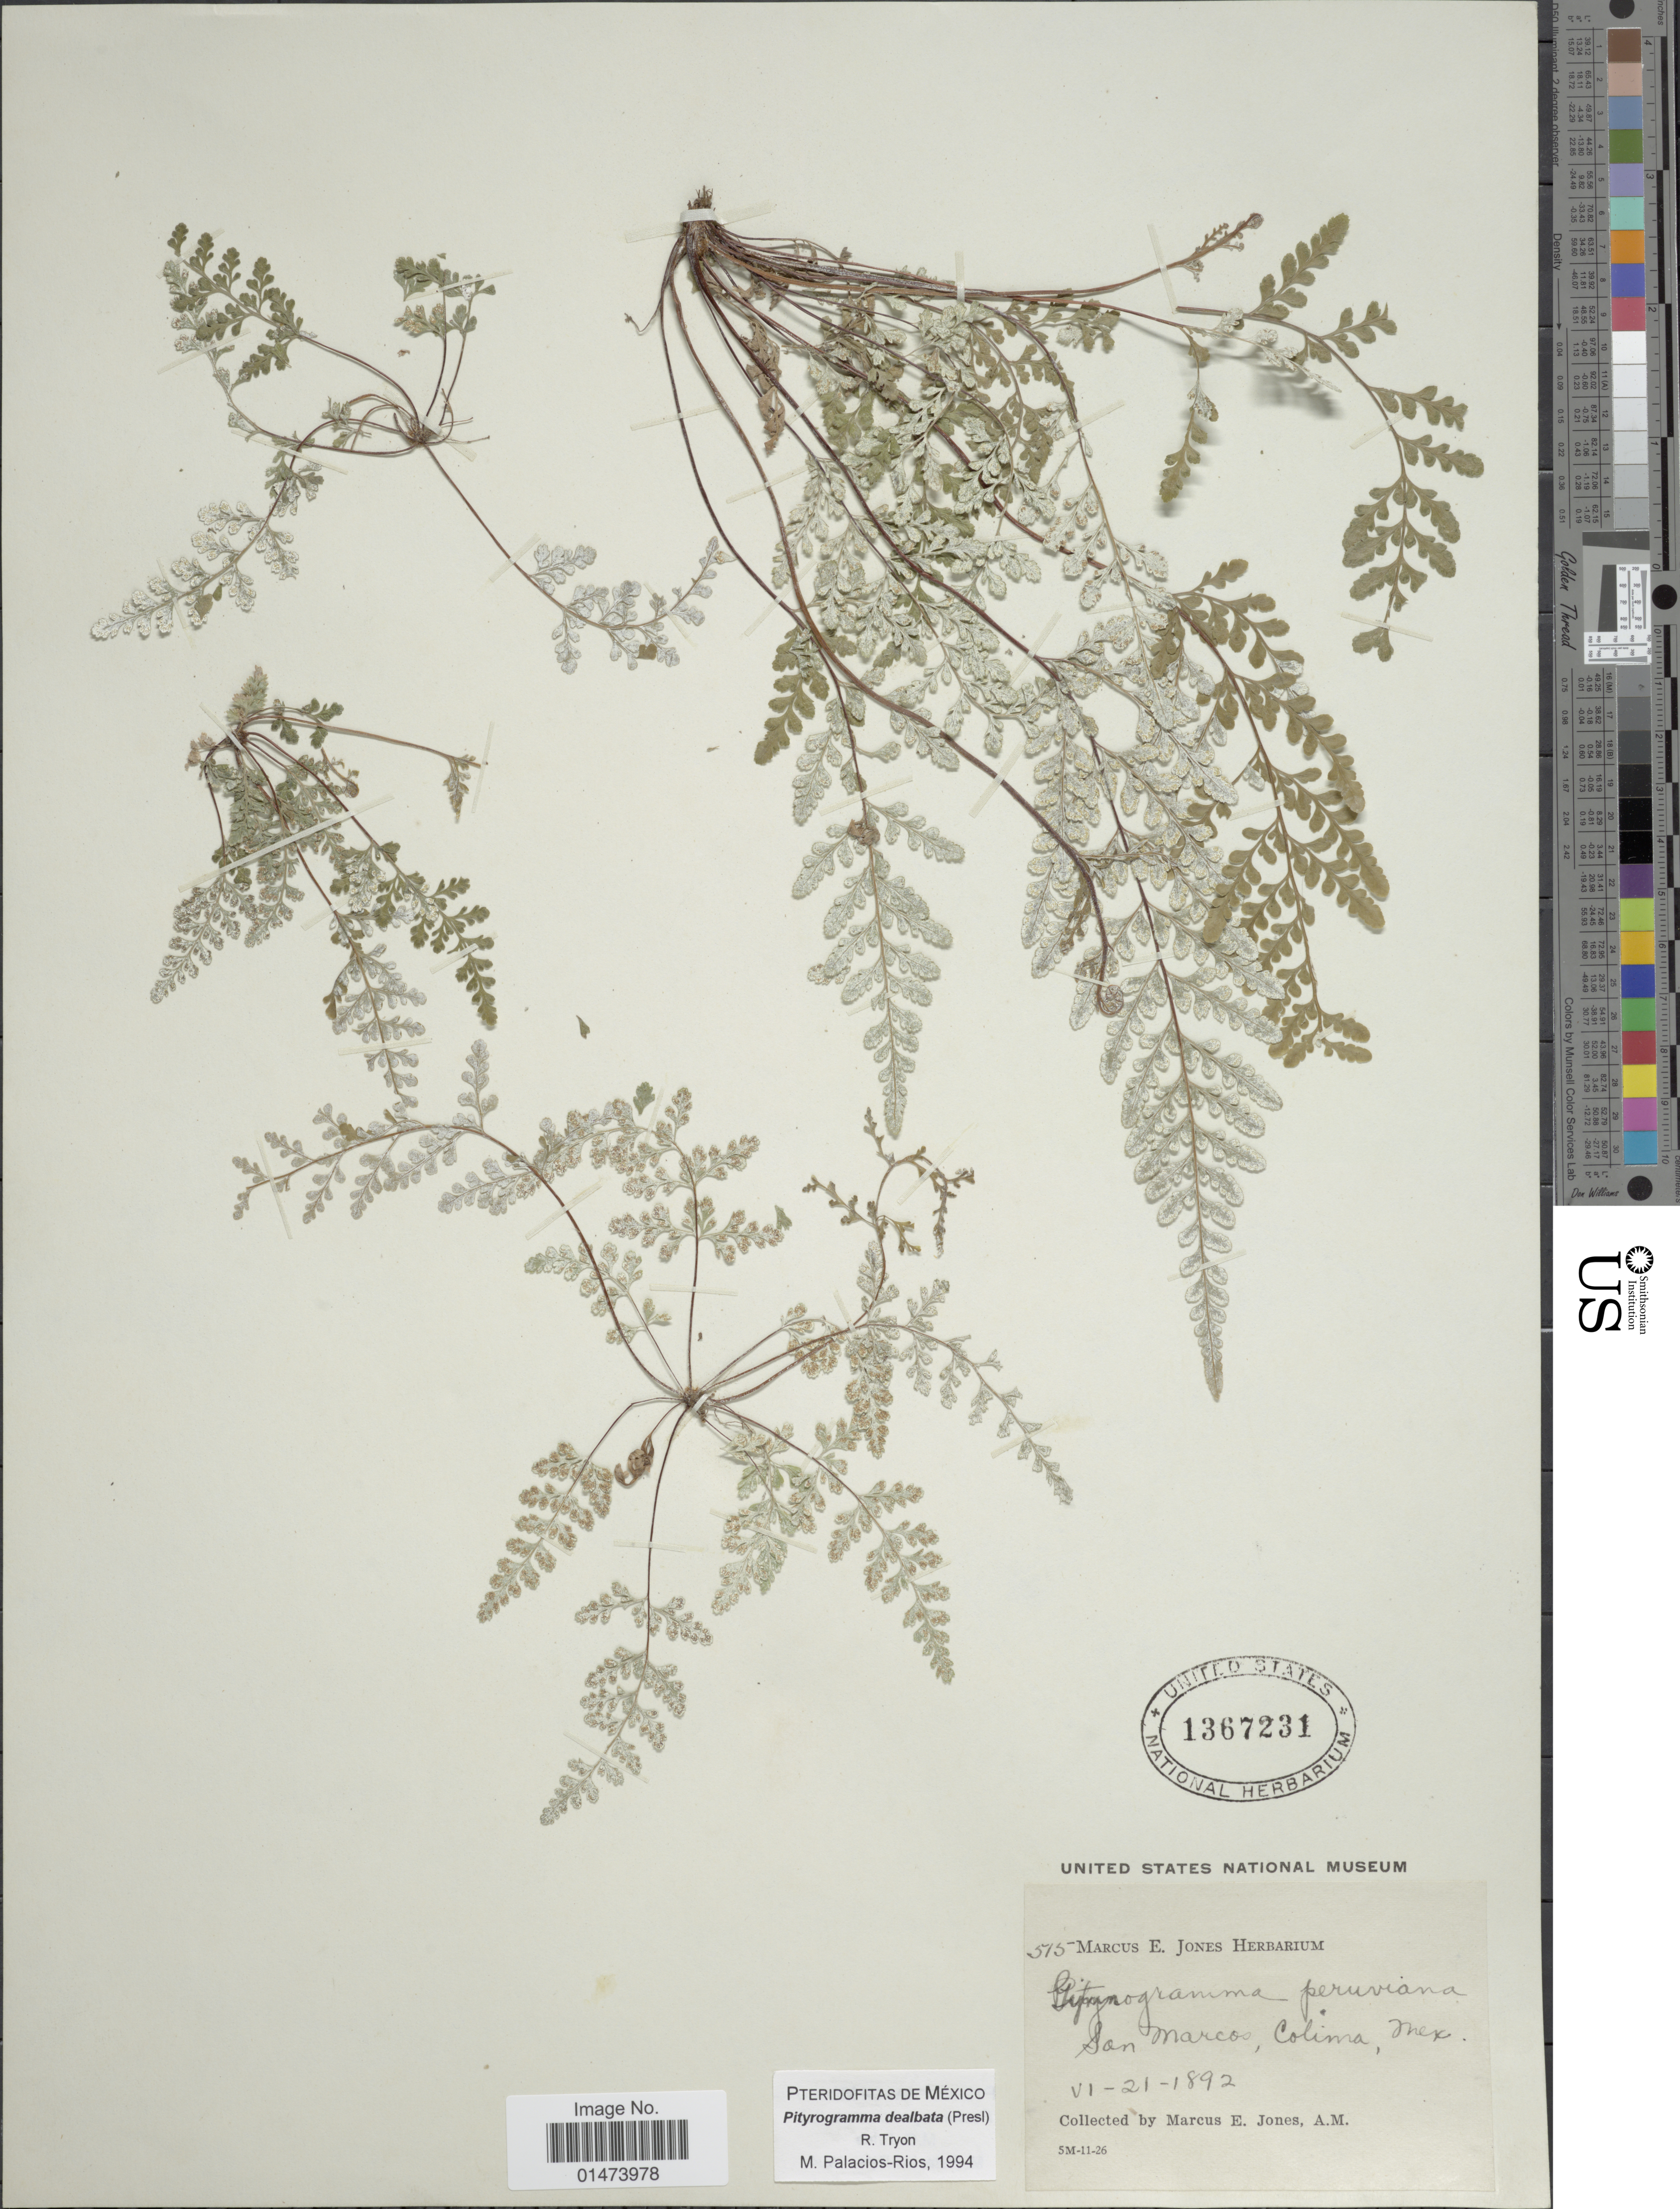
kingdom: Plantae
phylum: Tracheophyta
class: Polypodiopsida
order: Polypodiales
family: Pteridaceae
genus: Pityrogramma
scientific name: Pityrogramma dealbata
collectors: M. E. Jones & A.M.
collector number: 515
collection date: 1892-06-21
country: Mexico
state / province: Colima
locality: San Marcos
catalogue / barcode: US 1367231